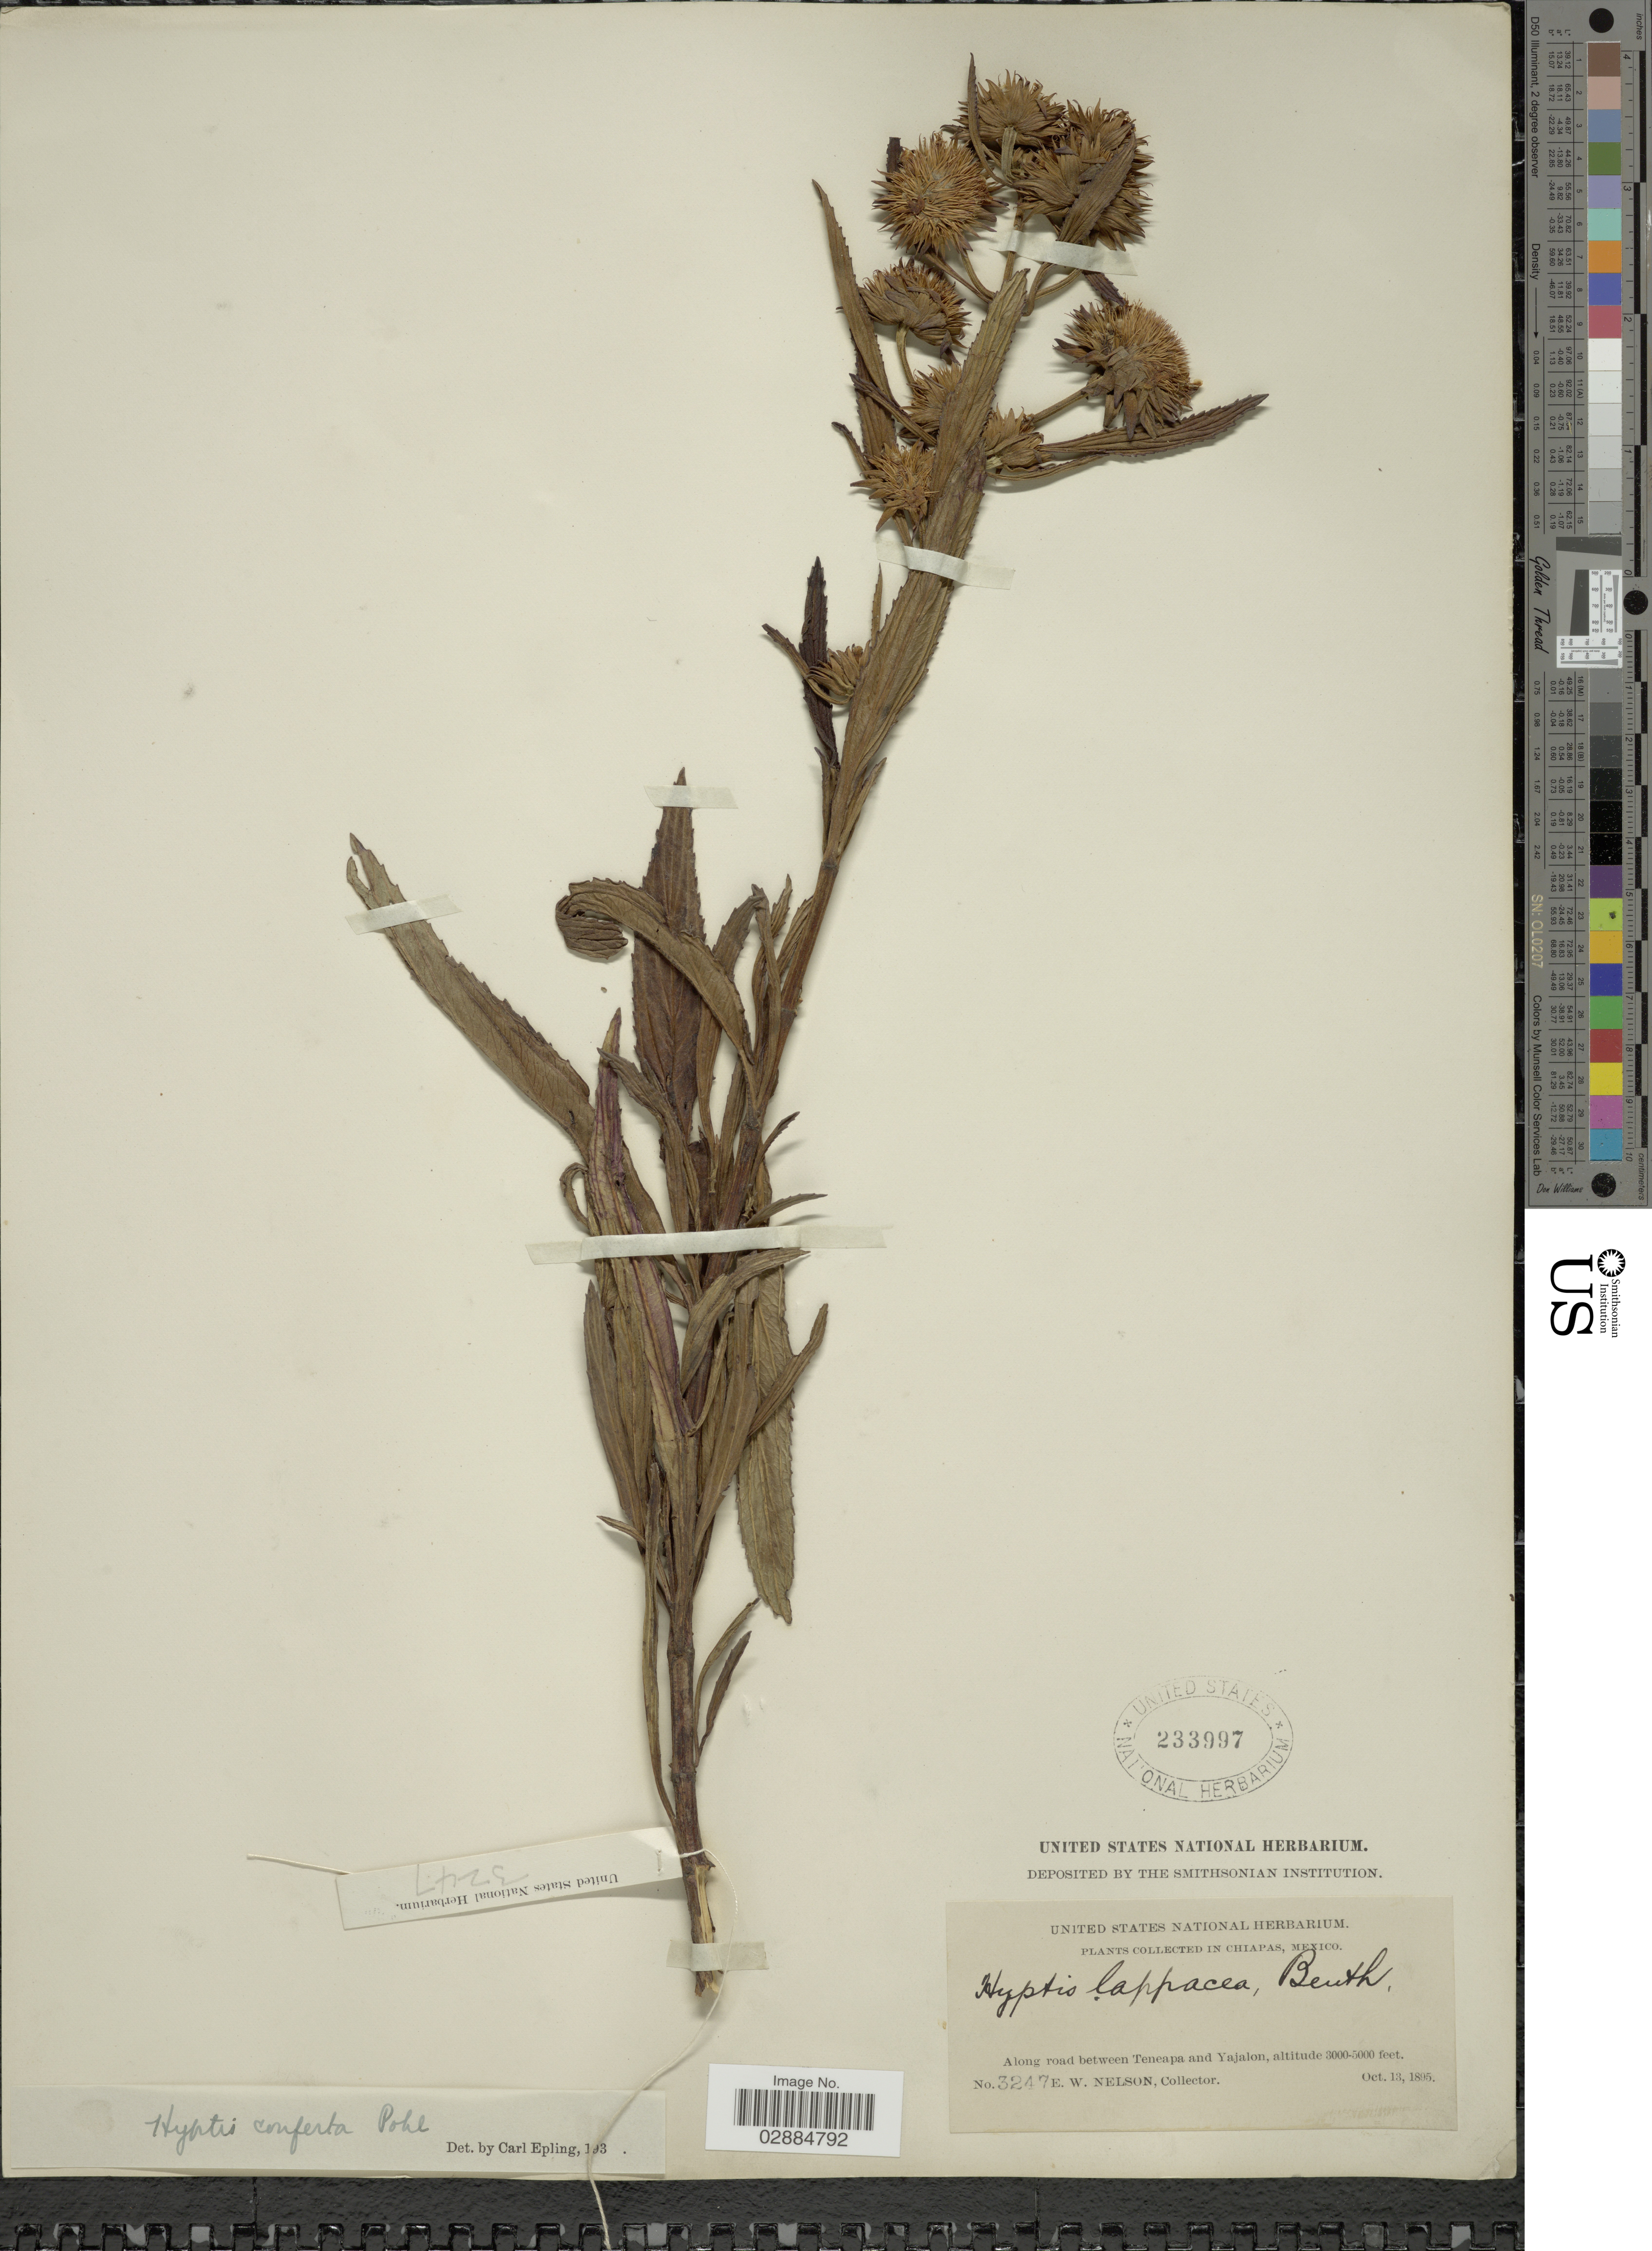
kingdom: Plantae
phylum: Tracheophyta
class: Magnoliopsida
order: Lamiales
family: Lamiaceae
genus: Hyptis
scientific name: Hyptis conferta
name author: Pohl ex Benth.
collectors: E. W. Nelson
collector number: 3247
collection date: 1895-10-13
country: Mexico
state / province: Chiapas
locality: Along road between Teneapa and Yajalon.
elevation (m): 914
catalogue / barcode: US 233997